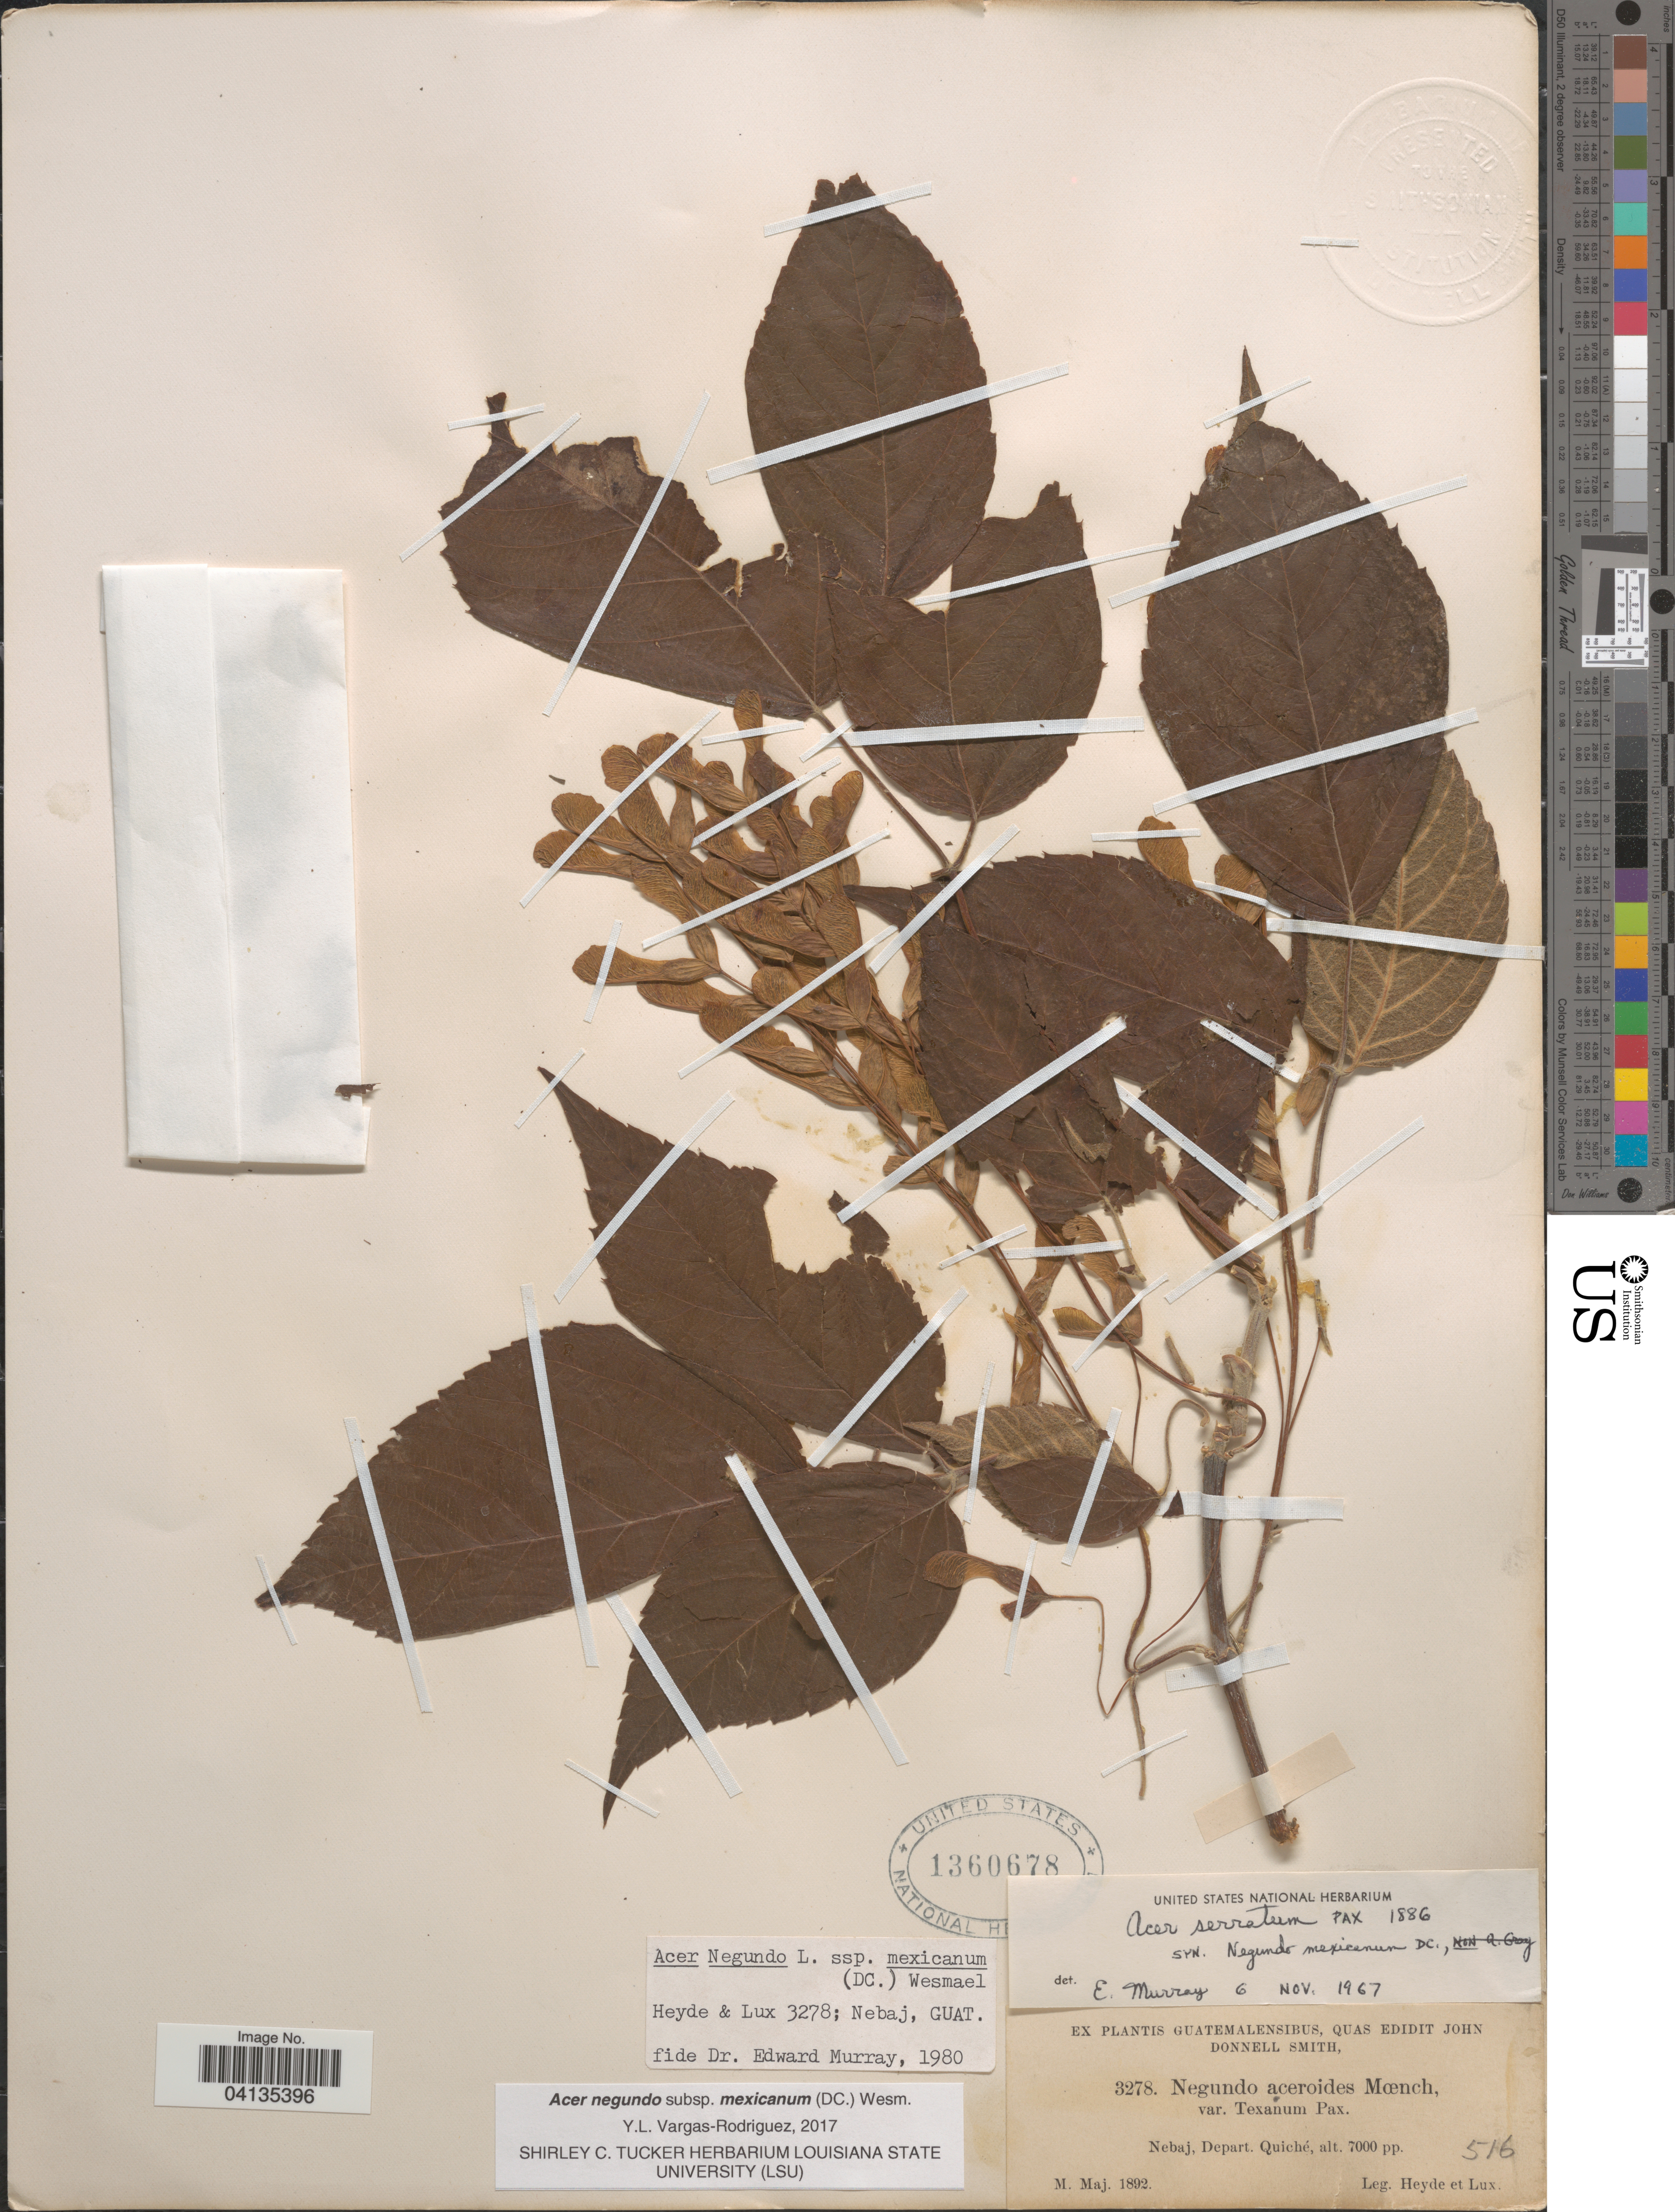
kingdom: Plantae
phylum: Tracheophyta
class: Magnoliopsida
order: Sapindales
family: Sapindaceae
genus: Acer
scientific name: Acer negundo subsp. mexicanum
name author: (DC.) Wesm.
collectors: Heyde & Lux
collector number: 3278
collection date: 1892-05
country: Guatemala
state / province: El Quiche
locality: Guatemalensibus. Nebaj, Depart. Quiché.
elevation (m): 2134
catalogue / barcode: US 1360678